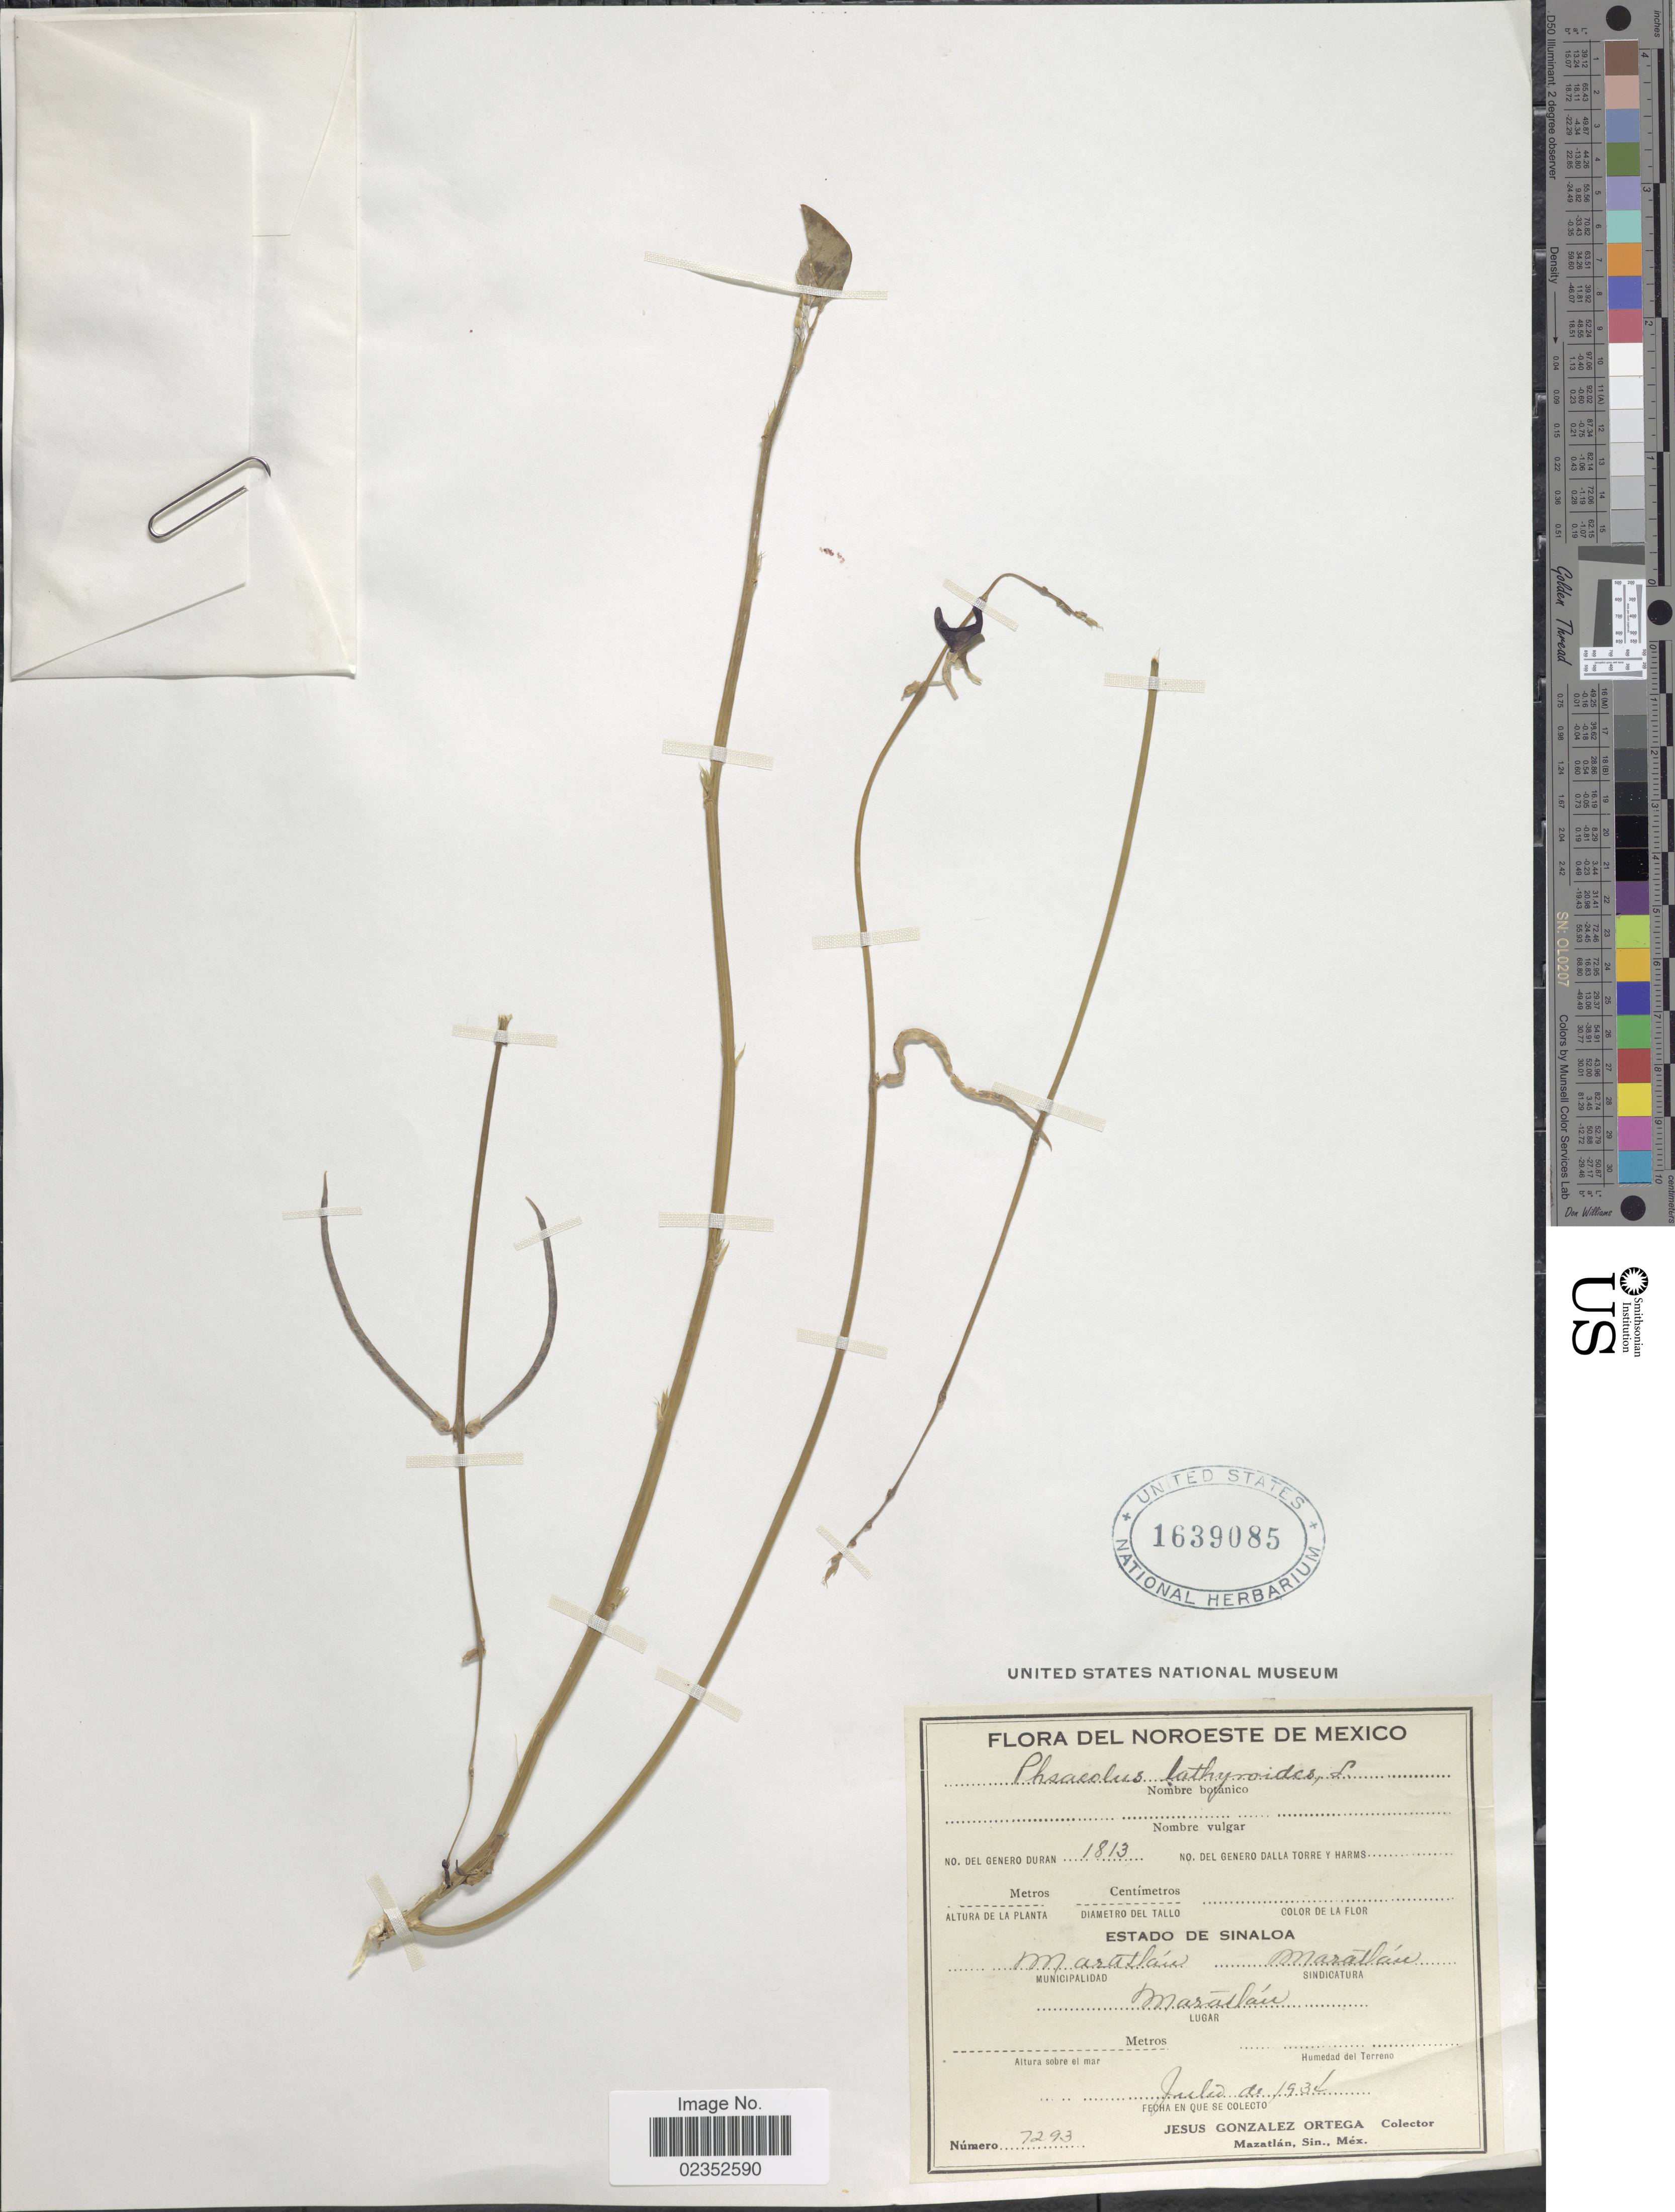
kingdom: Plantae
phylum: Tracheophyta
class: Magnoliopsida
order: Fabales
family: Fabaceae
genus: Macroptilium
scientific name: Macroptilium lathyroides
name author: (L.) Urb.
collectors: J. Ortega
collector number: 7293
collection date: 1934-07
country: Mexico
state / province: Sinaloa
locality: Del Noroeste de Mexico, Municipalidad Maratlan, Sindicatura Maratlan, Lugar Maratlan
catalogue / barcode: US 1639085